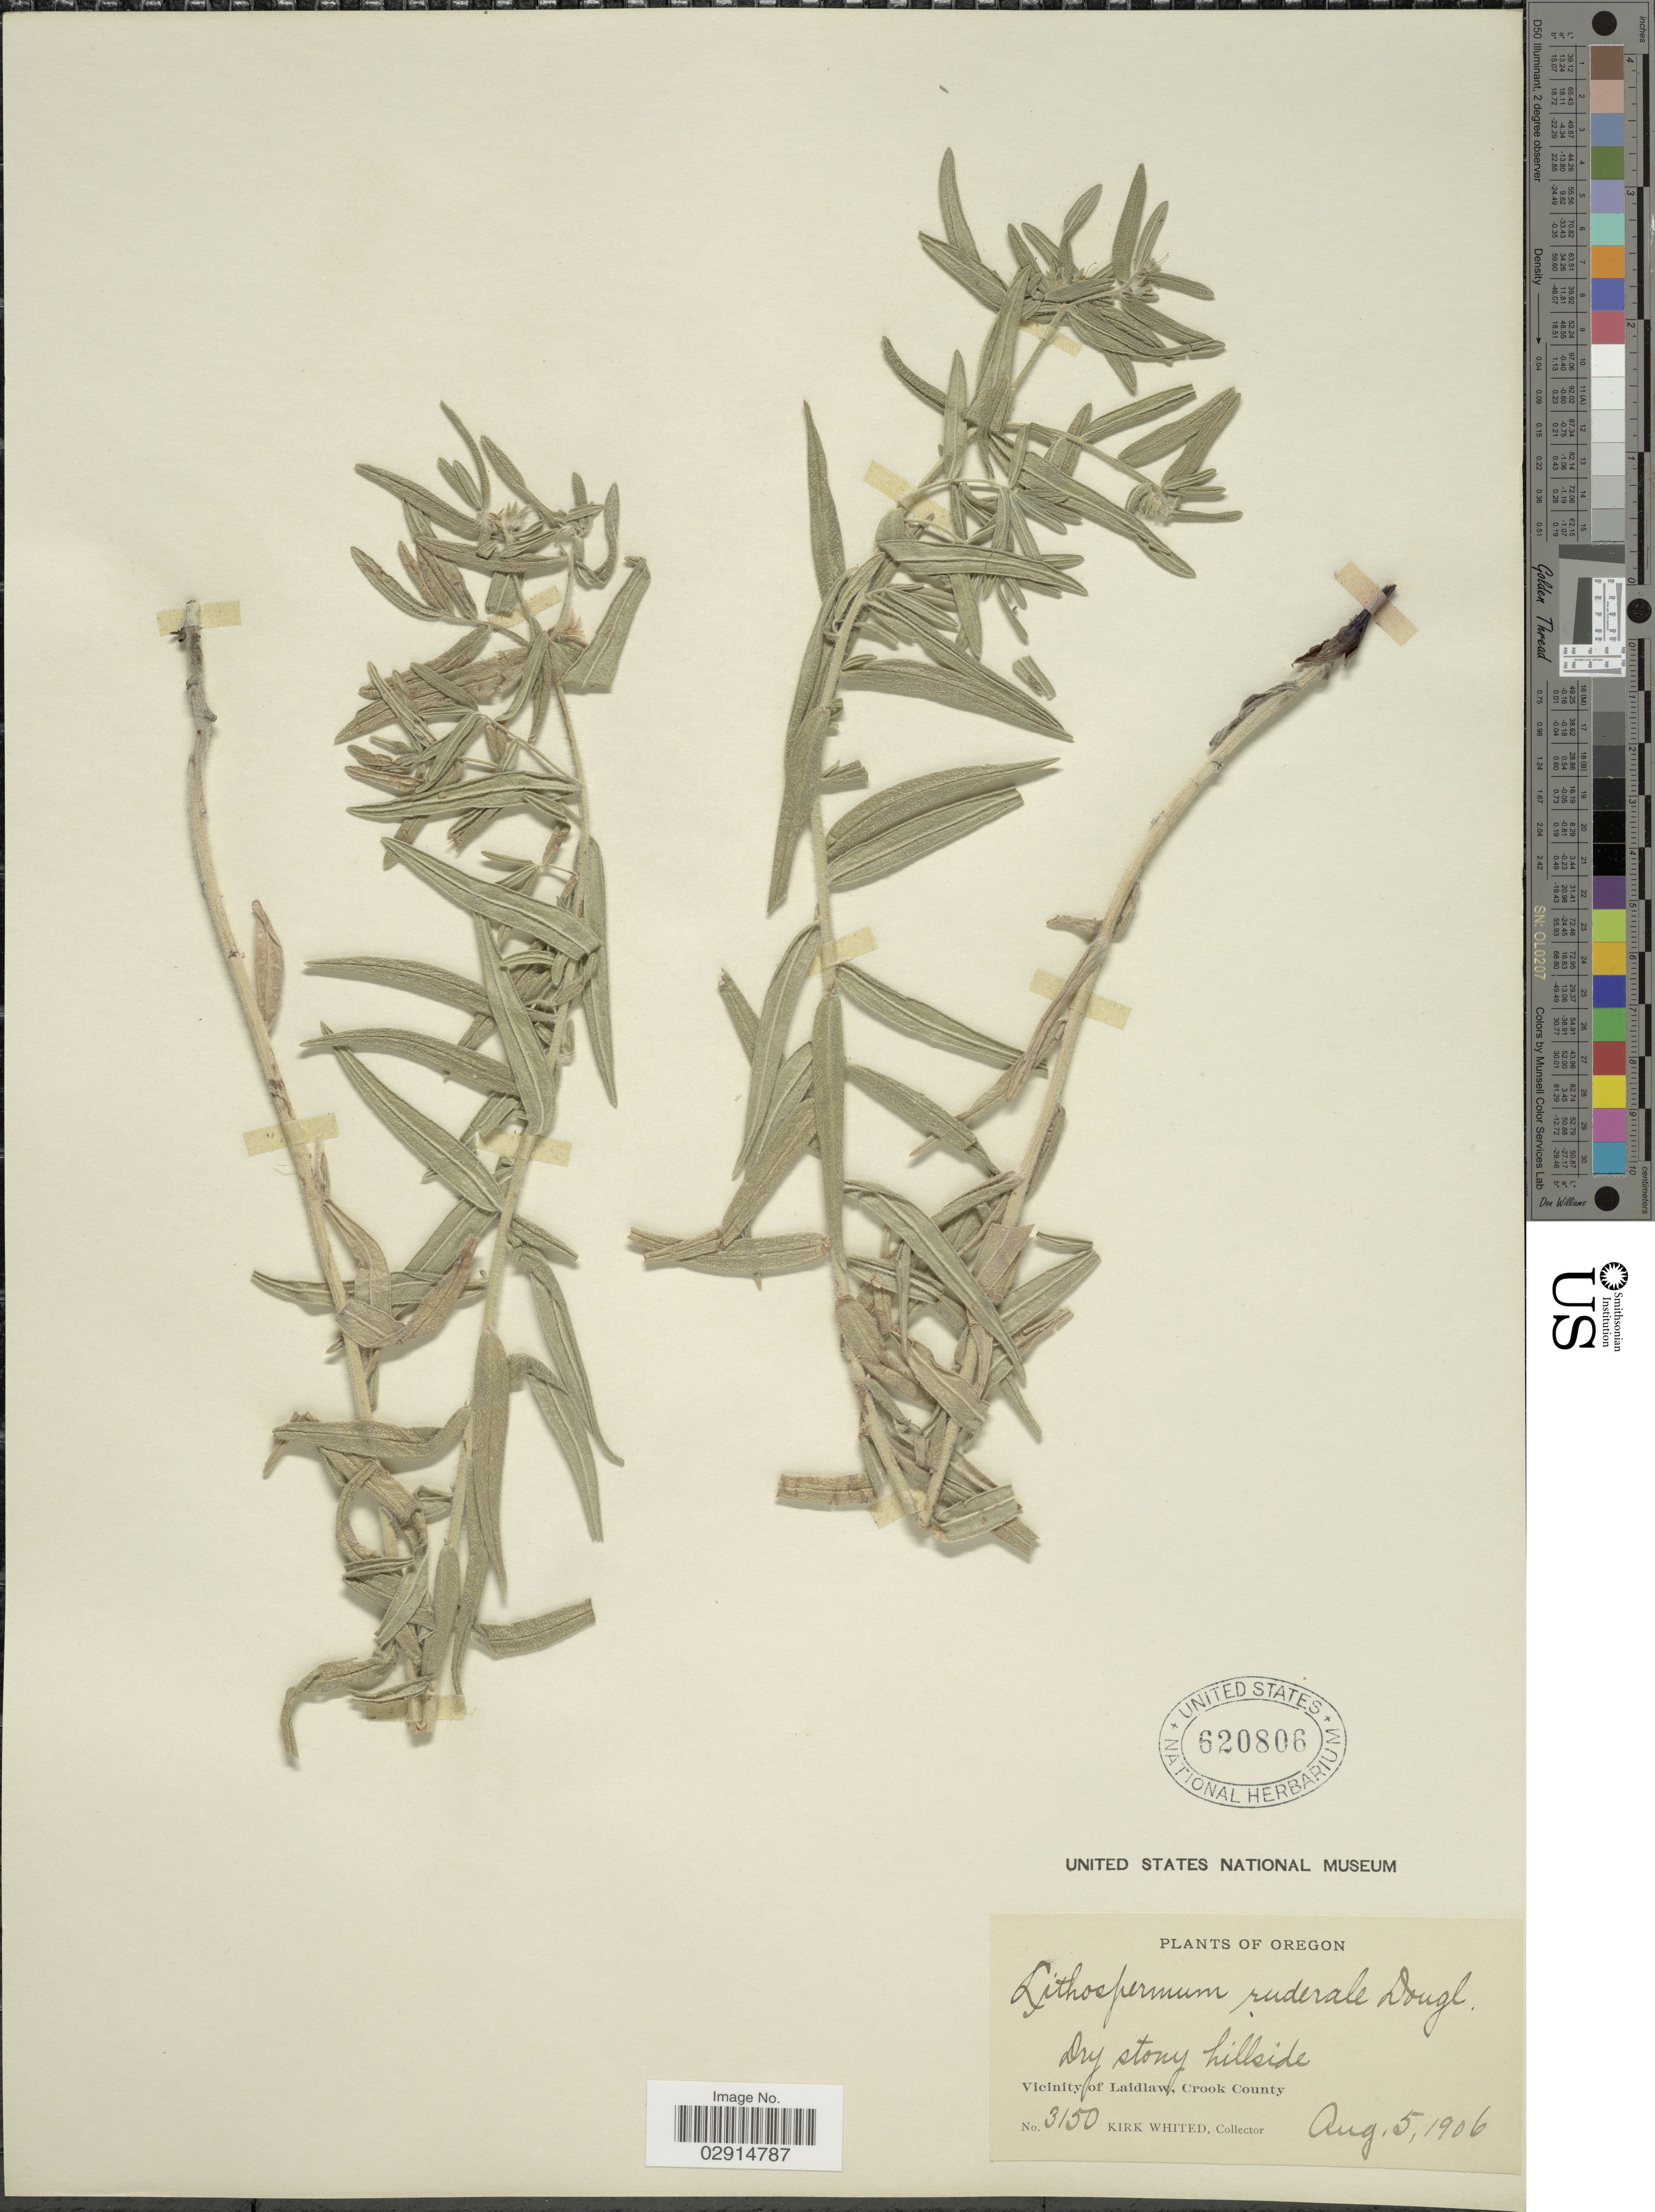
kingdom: Plantae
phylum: Tracheophyta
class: Magnoliopsida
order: Boraginales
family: Boraginaceae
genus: Lithospermum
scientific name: Lithospermum ruderale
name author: Douglas ex Lehm.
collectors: K. Whited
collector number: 3150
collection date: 1906-08-05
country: United States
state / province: Oregon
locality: Vicinity of Laidlaw, Crook County.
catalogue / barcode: US 620806